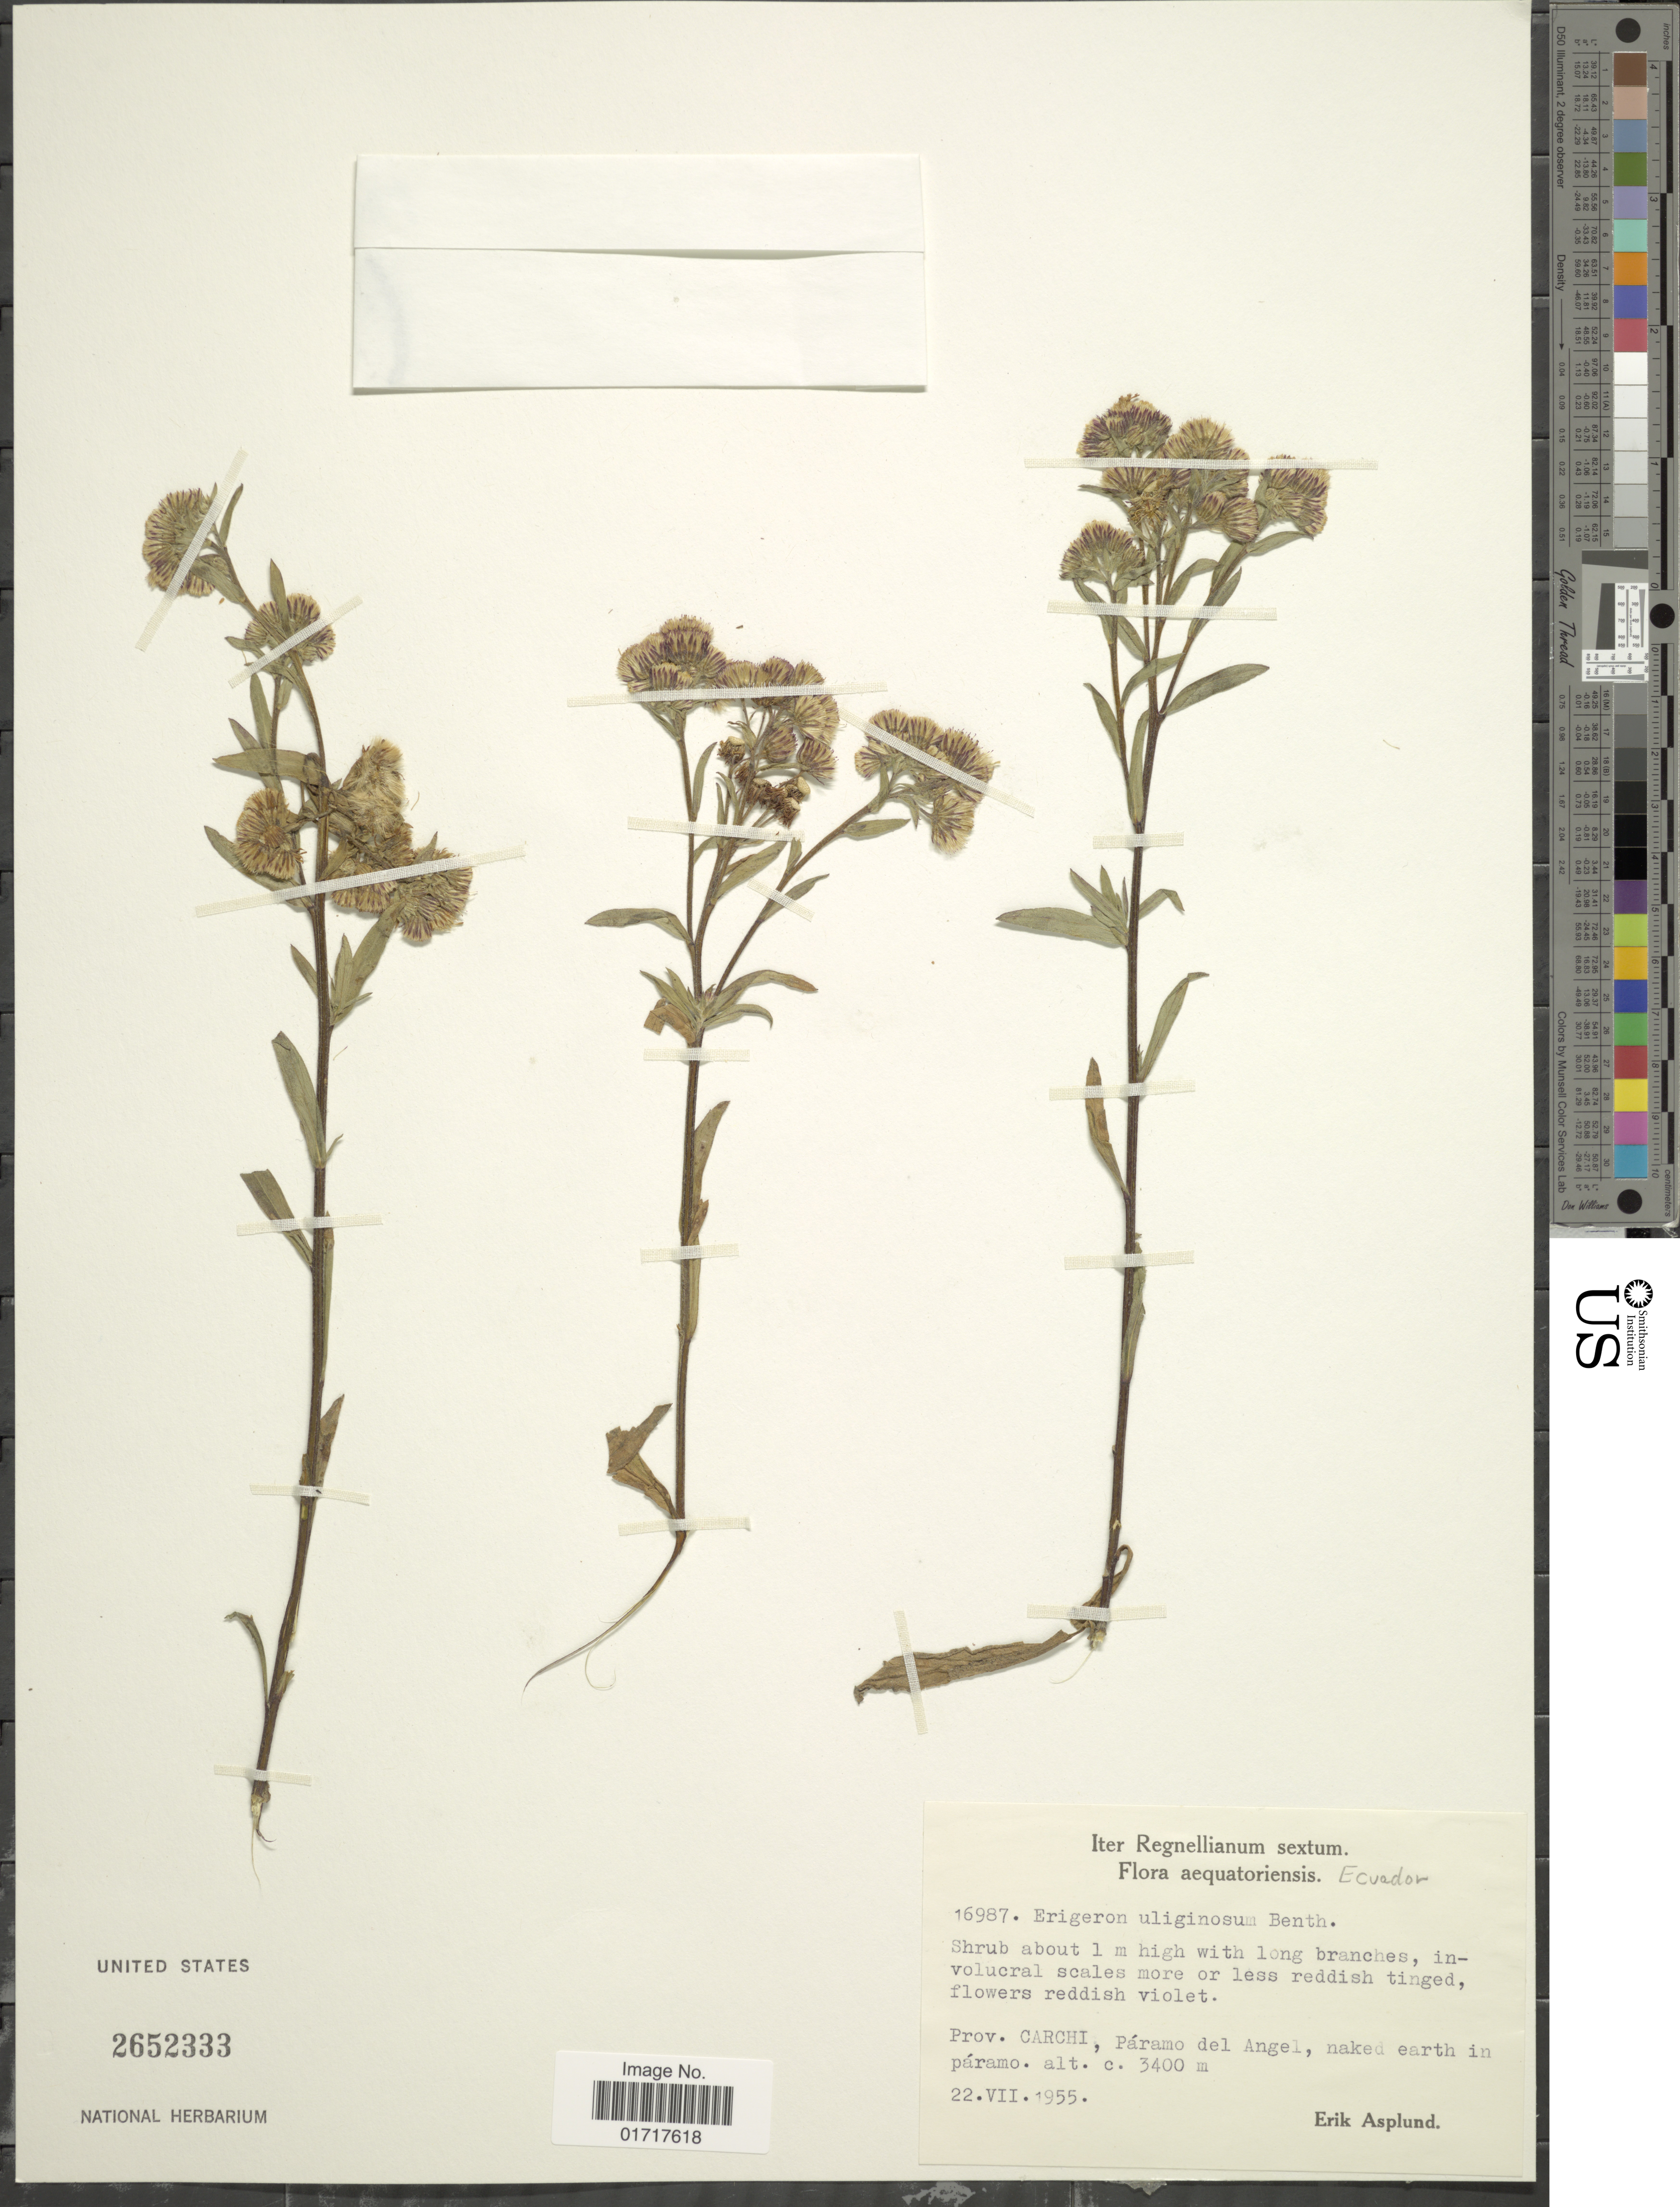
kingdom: Plantae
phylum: Tracheophyta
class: Magnoliopsida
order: Asterales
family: Asteraceae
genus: Conyza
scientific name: Conyza uliginosa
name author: (Benth.) Cuatrec.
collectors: E. Asplund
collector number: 16987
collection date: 1955-07-22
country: Ecuador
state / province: Carchi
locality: Prov. Carchi, Paramo del Angel, naked easrt in paramo.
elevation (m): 3400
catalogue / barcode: US 2652333